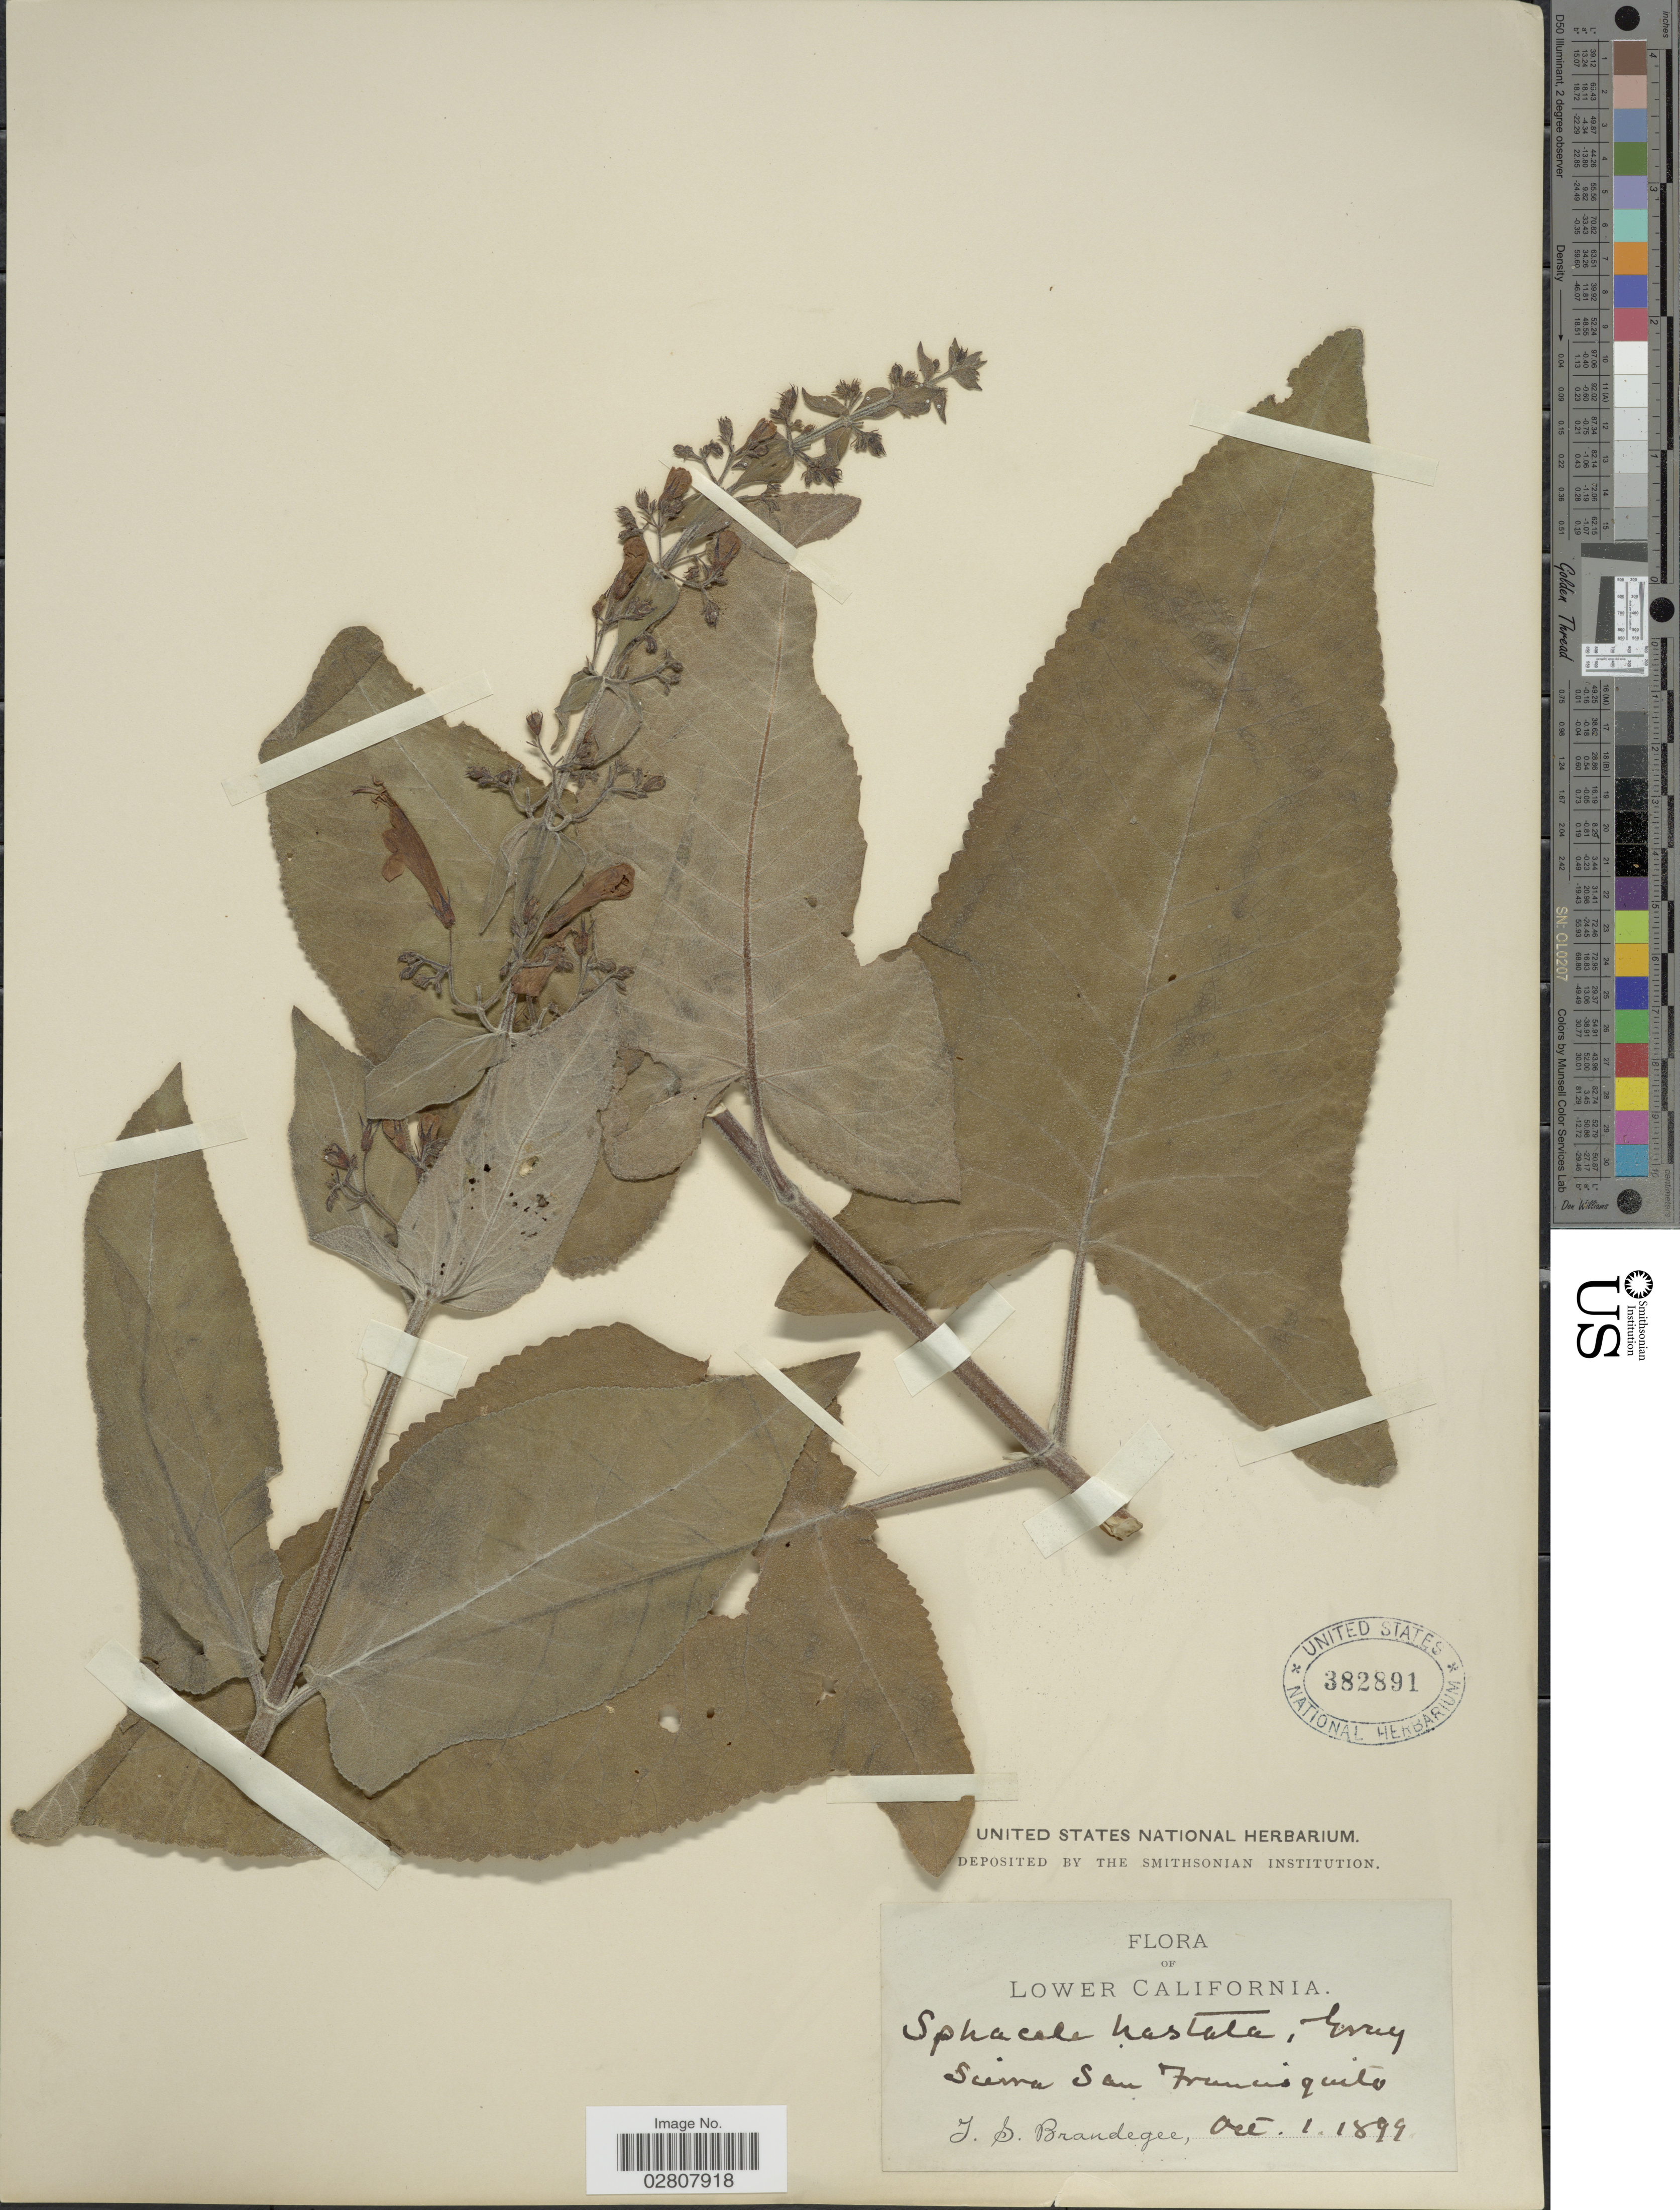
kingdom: Plantae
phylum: Tracheophyta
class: Magnoliopsida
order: Lamiales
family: Lamiaceae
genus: Lepechinia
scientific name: Lepechinia hastata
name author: (A. Gray) Epling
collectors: J. S. Brandegee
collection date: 1899-10-01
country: Mexico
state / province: Baja California Sur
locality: Lower California. Sierra San Francisquito.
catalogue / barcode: US 382891